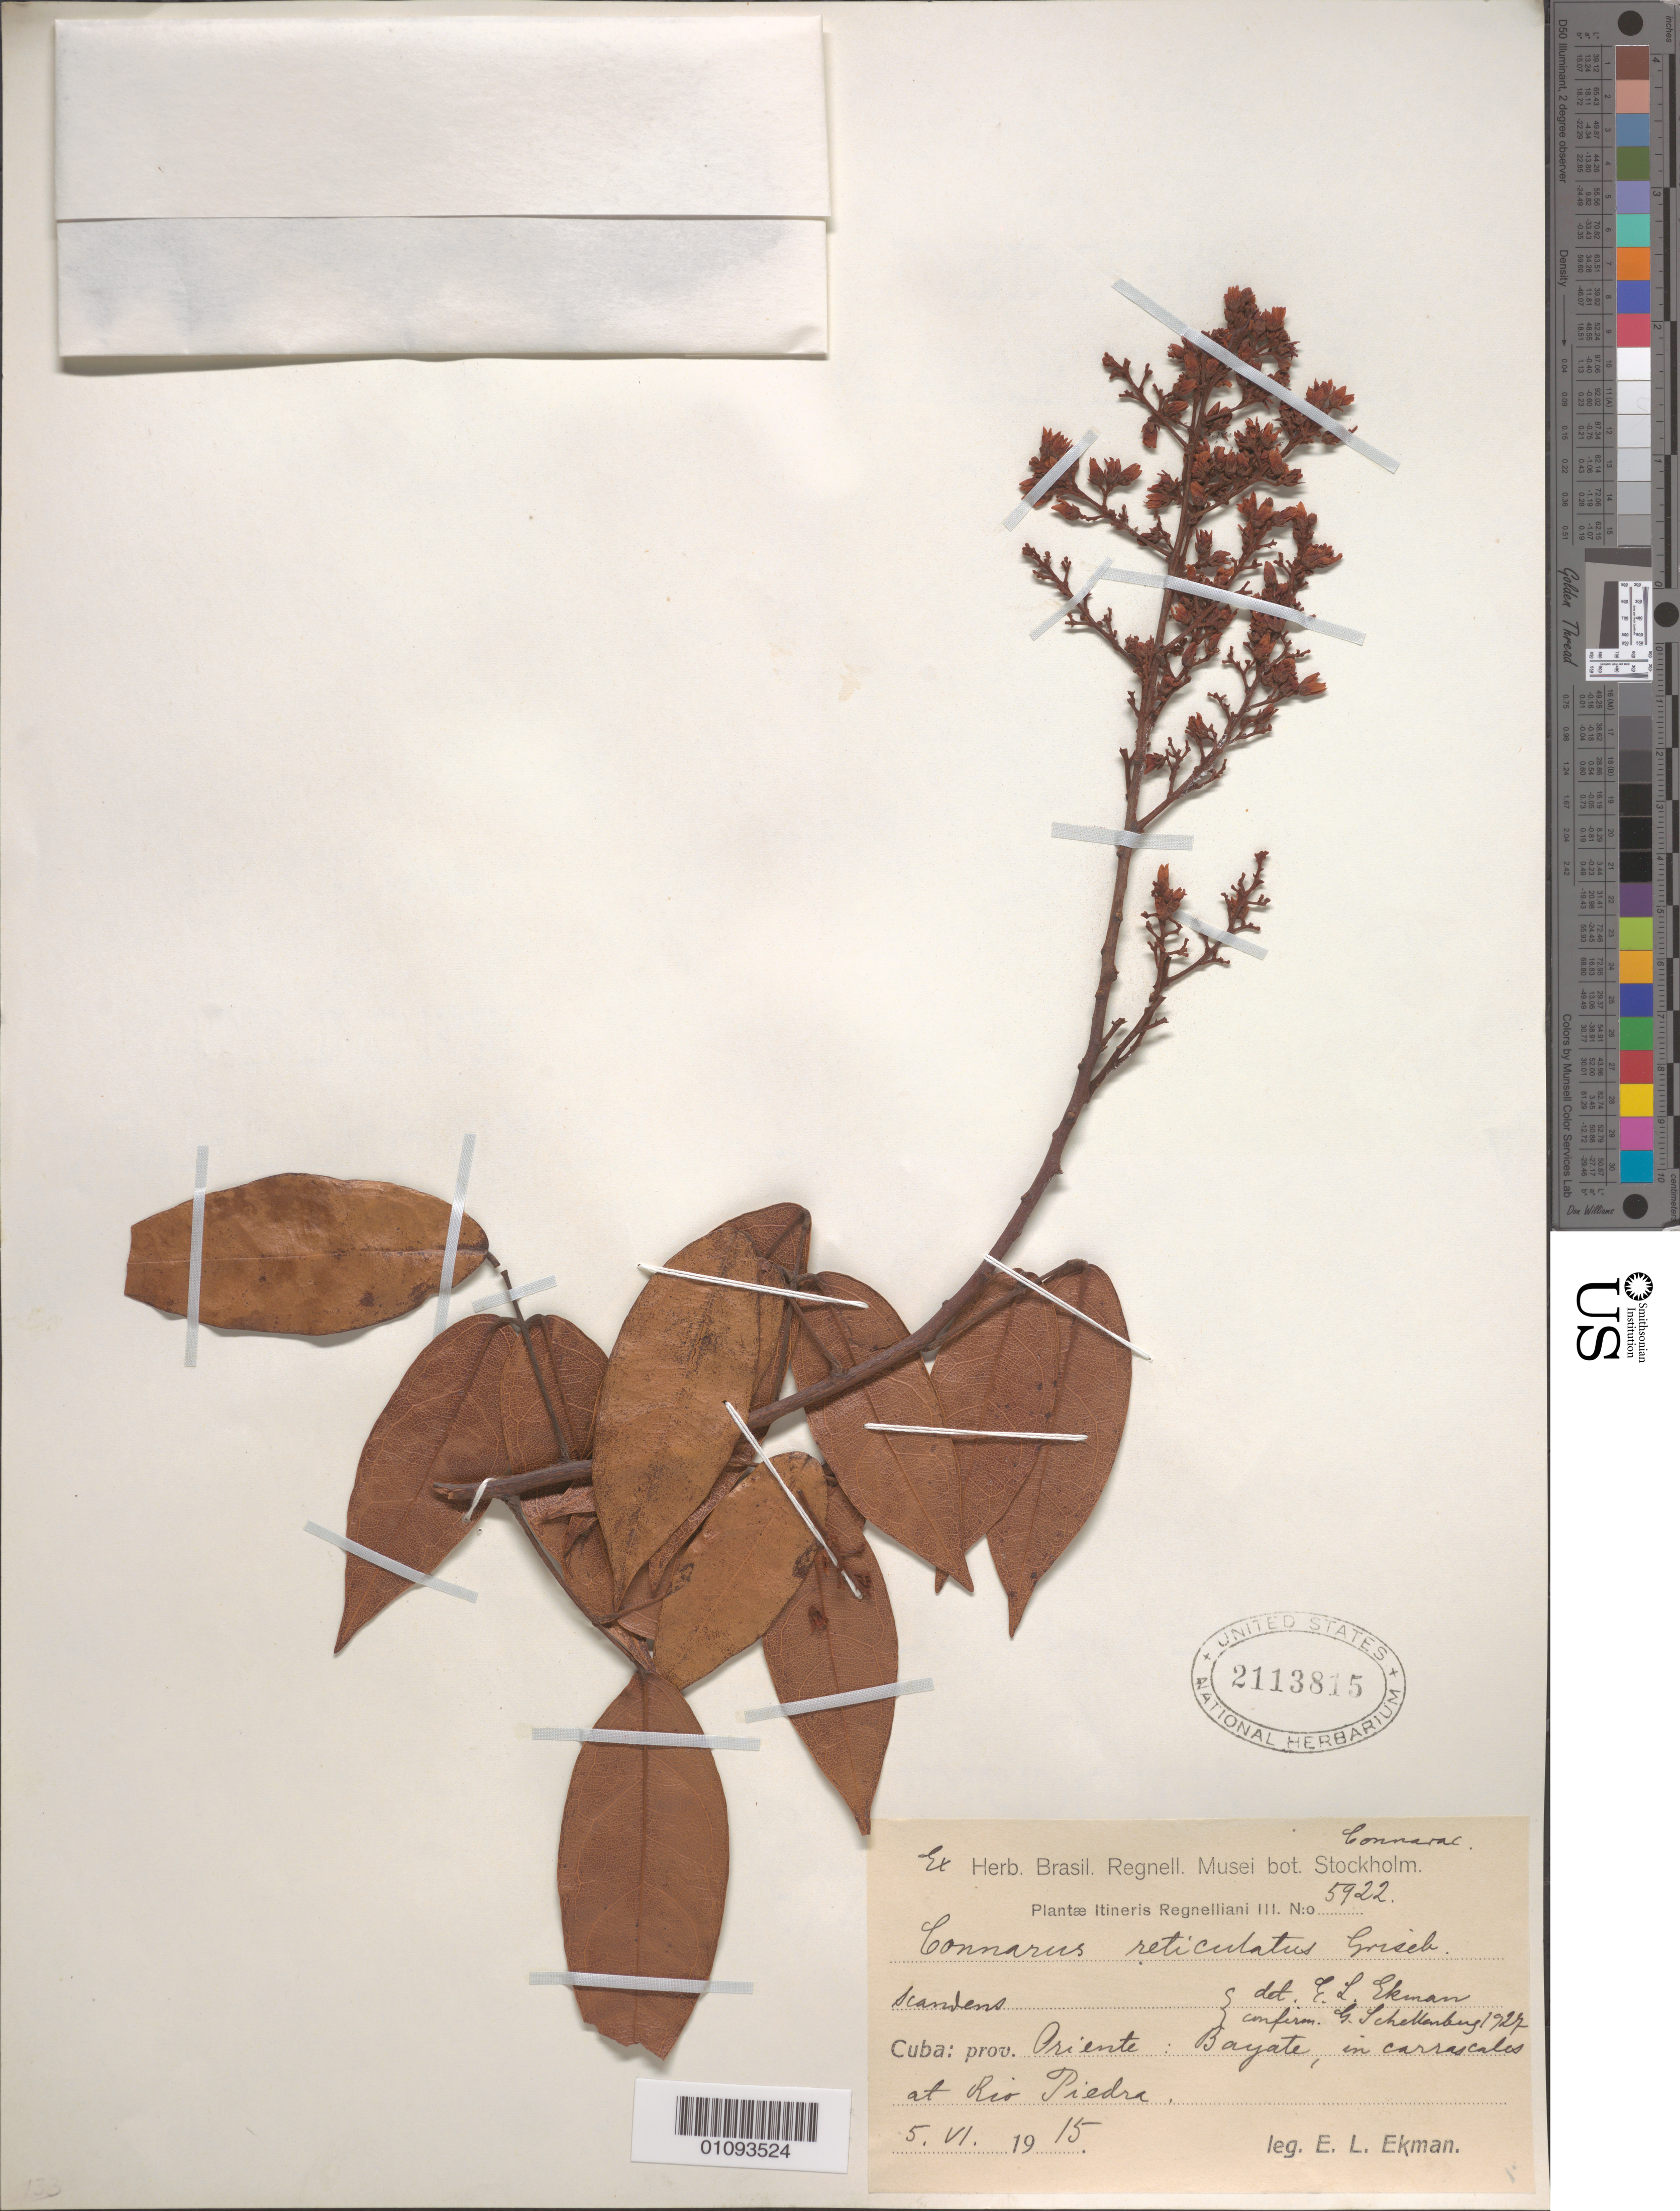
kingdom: Plantae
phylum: Tracheophyta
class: Magnoliopsida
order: Oxalidales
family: Connaraceae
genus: Connarus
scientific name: Connarus reticulatus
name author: Griseb.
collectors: E. L. Ekman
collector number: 5922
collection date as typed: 04 May 1915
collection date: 1915-05-04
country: Cuba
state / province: Oriente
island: Cuba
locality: found at Rio del Piedre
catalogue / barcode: US 2113815